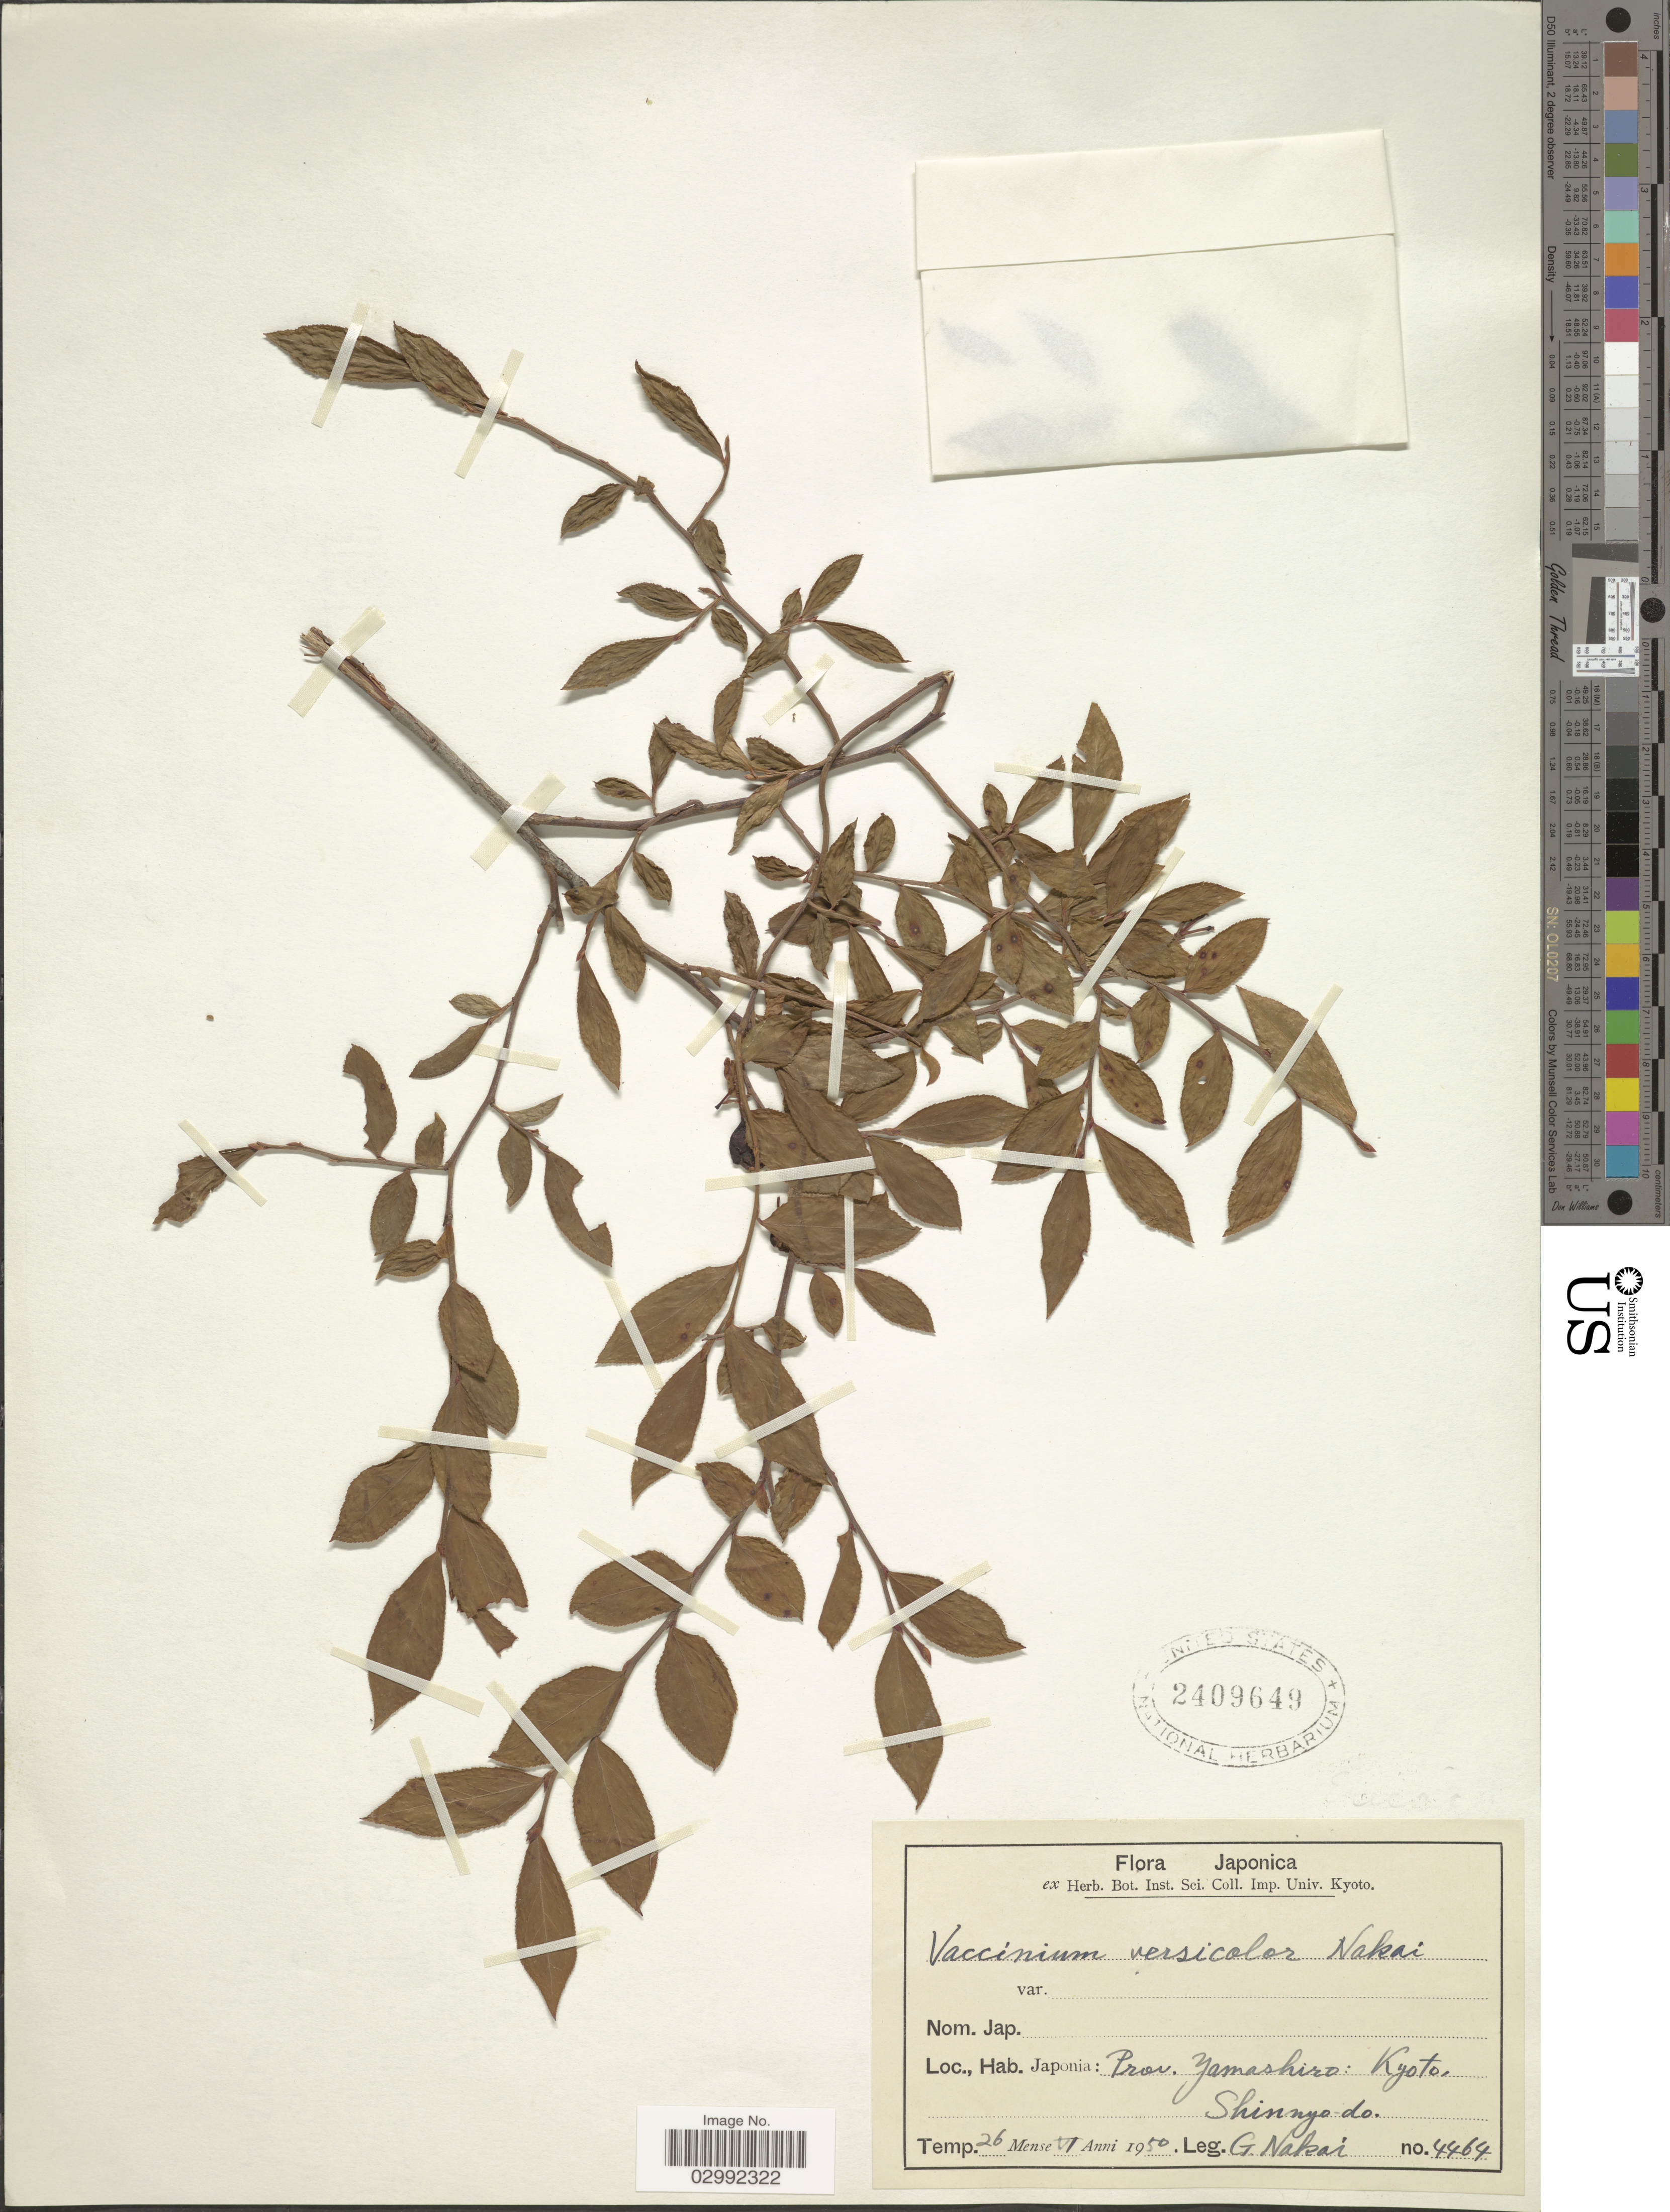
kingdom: Plantae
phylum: Tracheophyta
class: Magnoliopsida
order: Ericales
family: Ericaceae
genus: Vaccinium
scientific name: Vaccinium versicolor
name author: Nakai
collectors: G. Nakai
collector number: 4464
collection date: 1950-06-26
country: Japan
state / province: Kyoto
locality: Prov. Yamashiro: Shinnyo-do.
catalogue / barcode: US 2409649